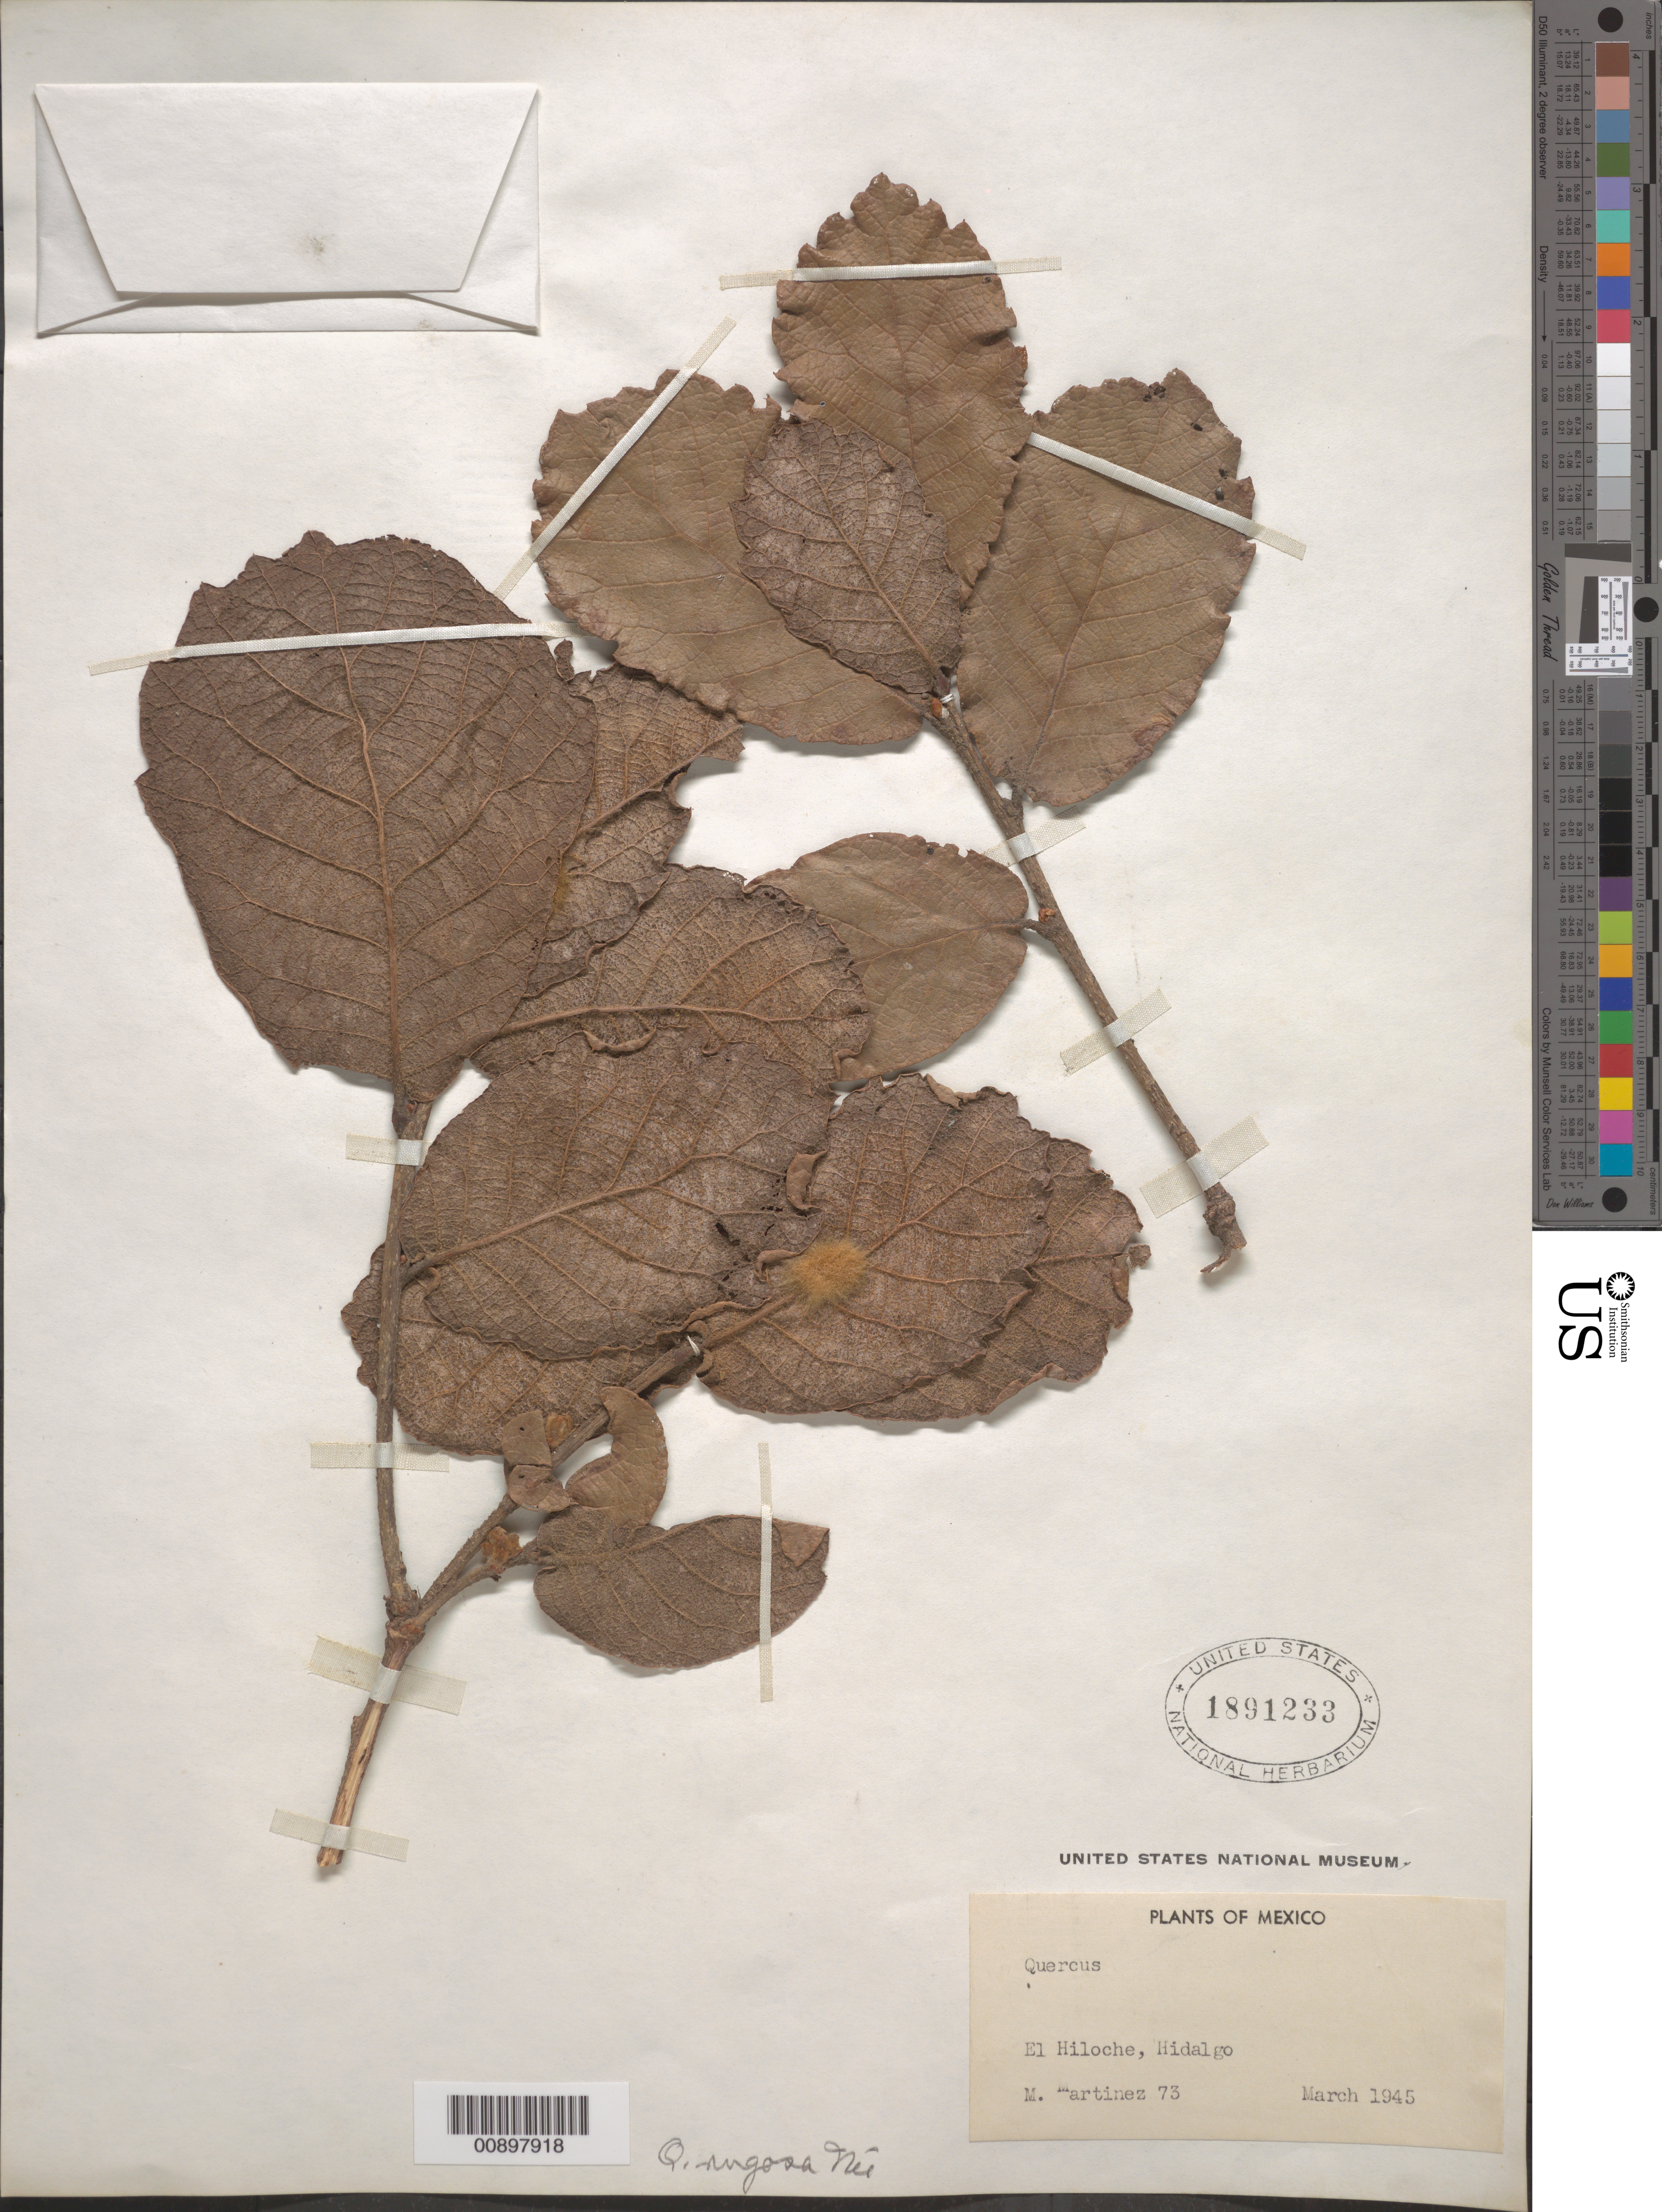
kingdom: Plantae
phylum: Tracheophyta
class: Magnoliopsida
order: Fagales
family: Fagaceae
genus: Quercus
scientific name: Quercus rugosa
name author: Née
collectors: M. Martinez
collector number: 73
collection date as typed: Mar 1945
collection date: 1945-03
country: Mexico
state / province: Hidalgo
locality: El Hiloche, Hidalgo.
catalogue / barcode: US 1891233